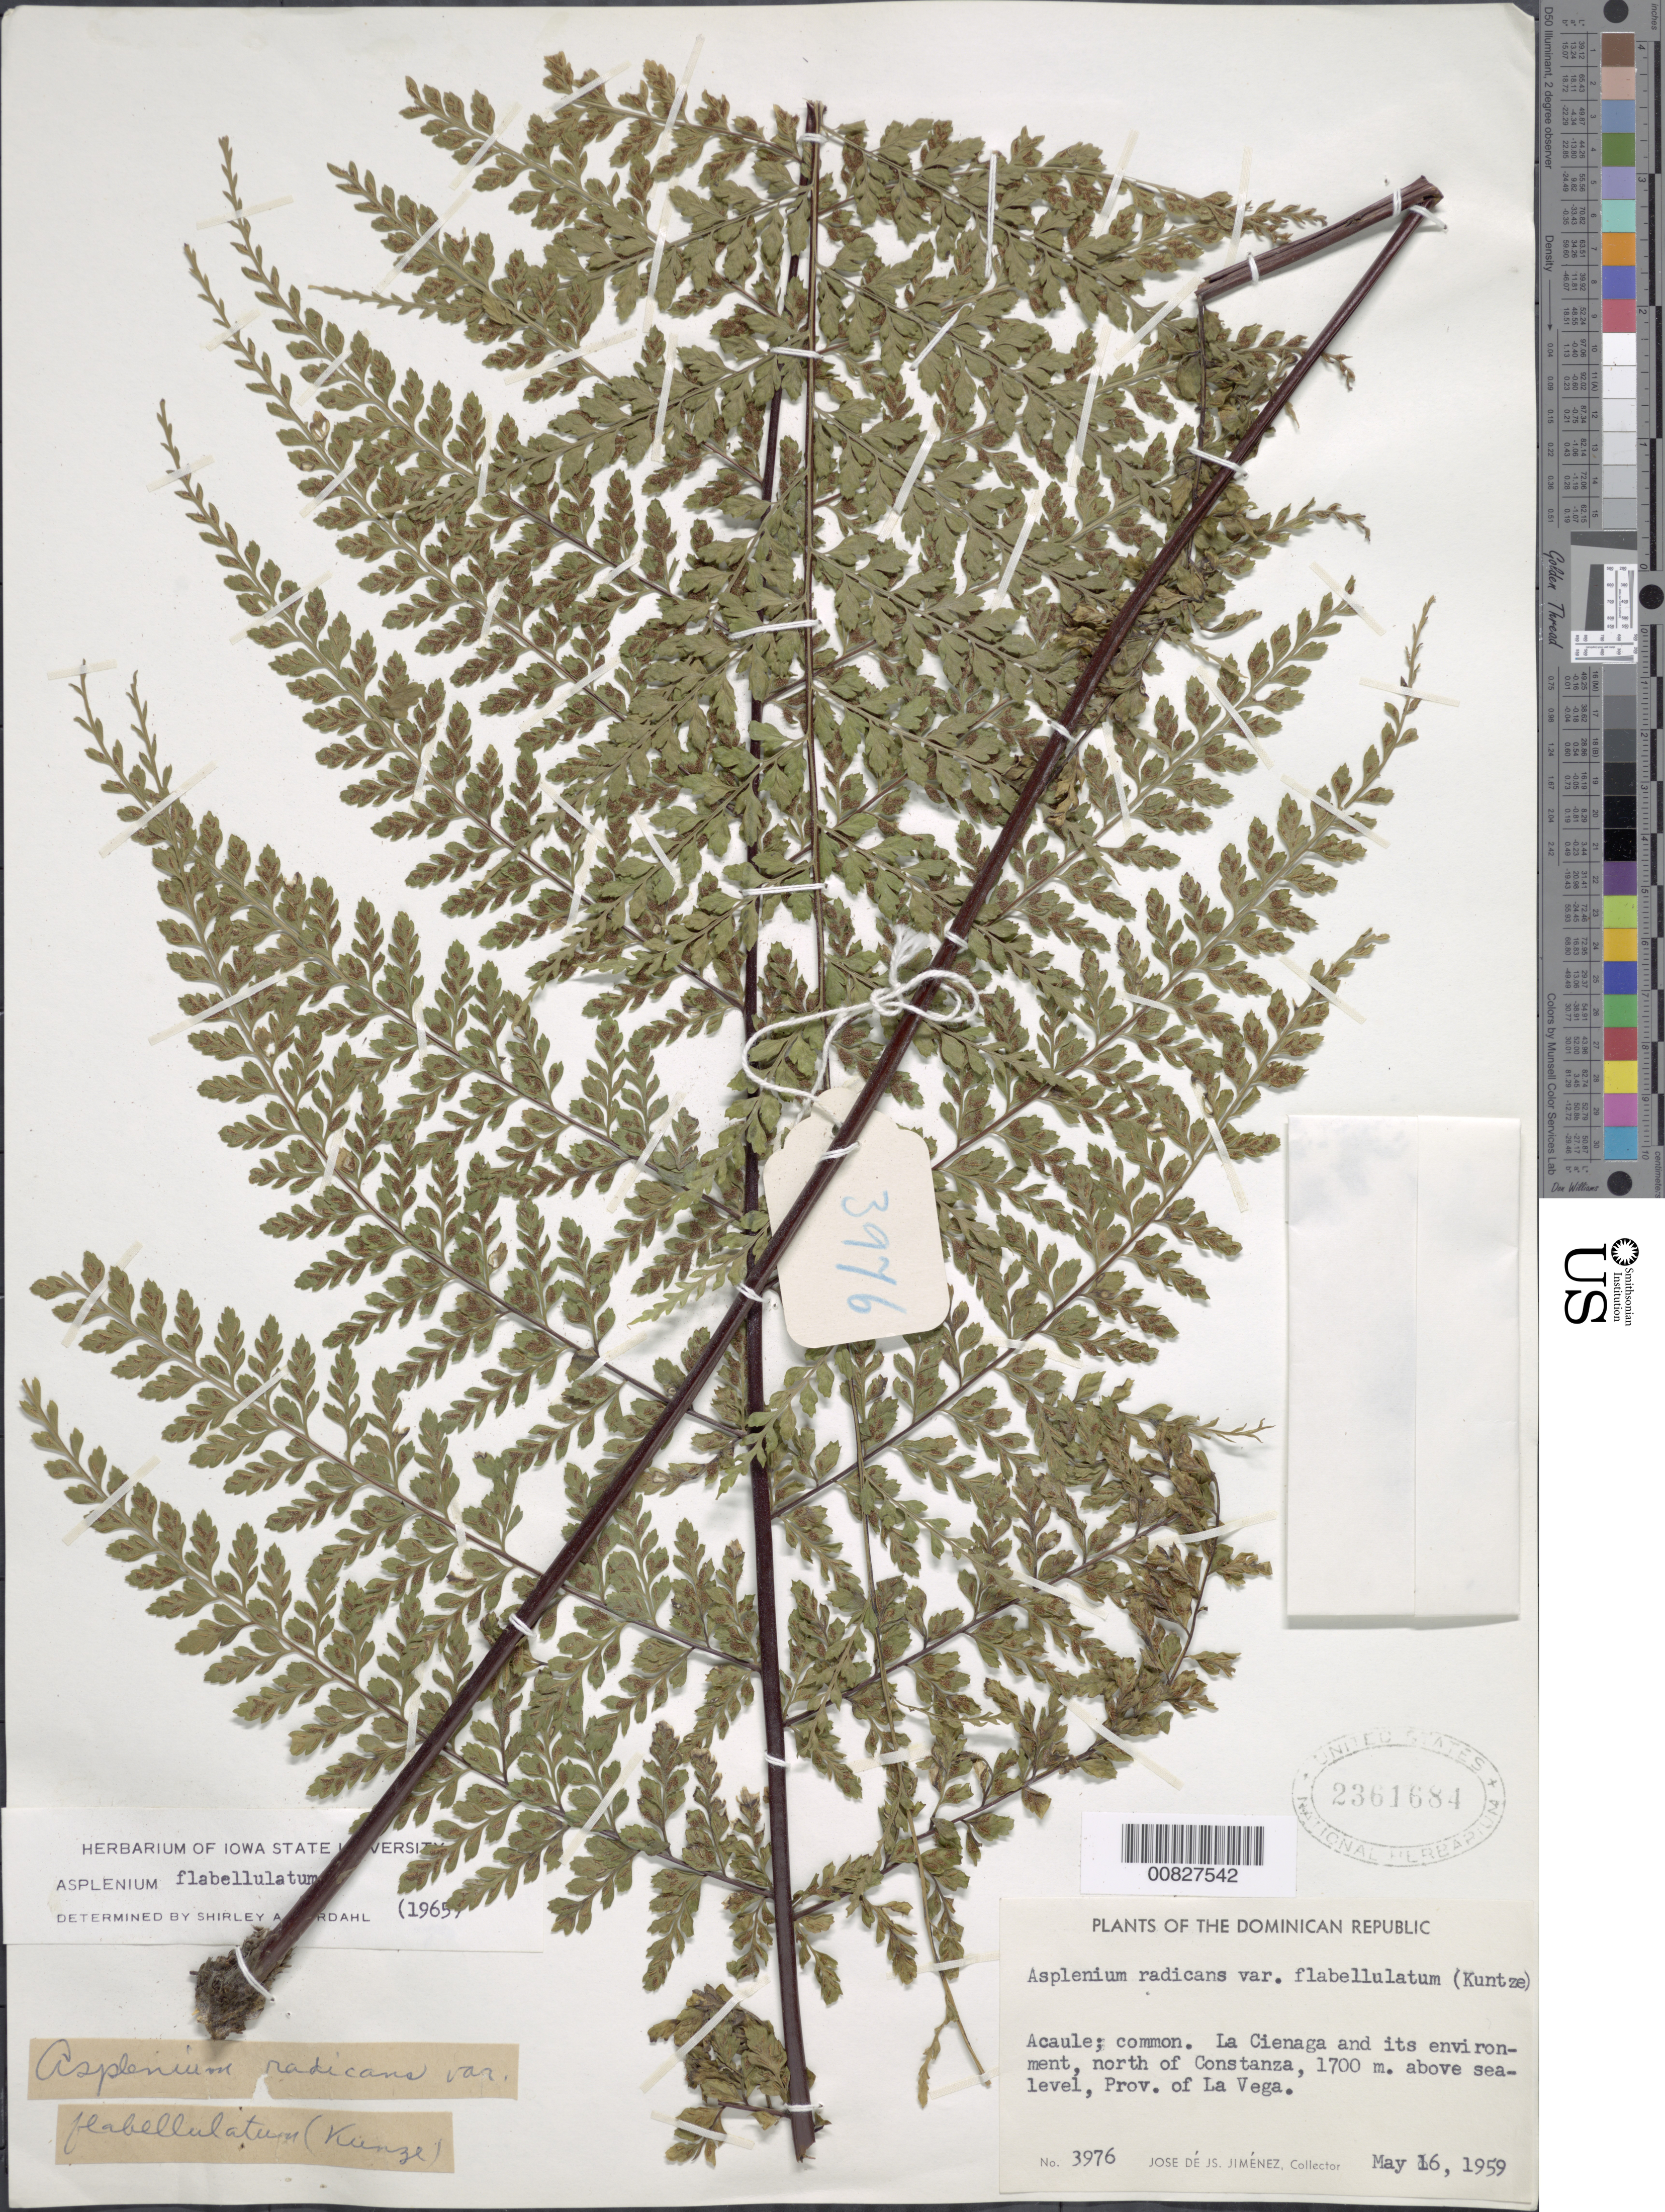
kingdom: Plantae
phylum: Tracheophyta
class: Polypodiopsida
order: Polypodiales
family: Aspleniaceae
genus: Asplenium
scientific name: Asplenium radicans var. partitum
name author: (Klotzsch) Hieron.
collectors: J. J. Jiménez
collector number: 3976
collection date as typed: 16 May 1959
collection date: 1959-05-16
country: Dominican Republic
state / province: La Vega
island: Hispaniola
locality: La Cienaga, N of Constanza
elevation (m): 1700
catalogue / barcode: US 2361684